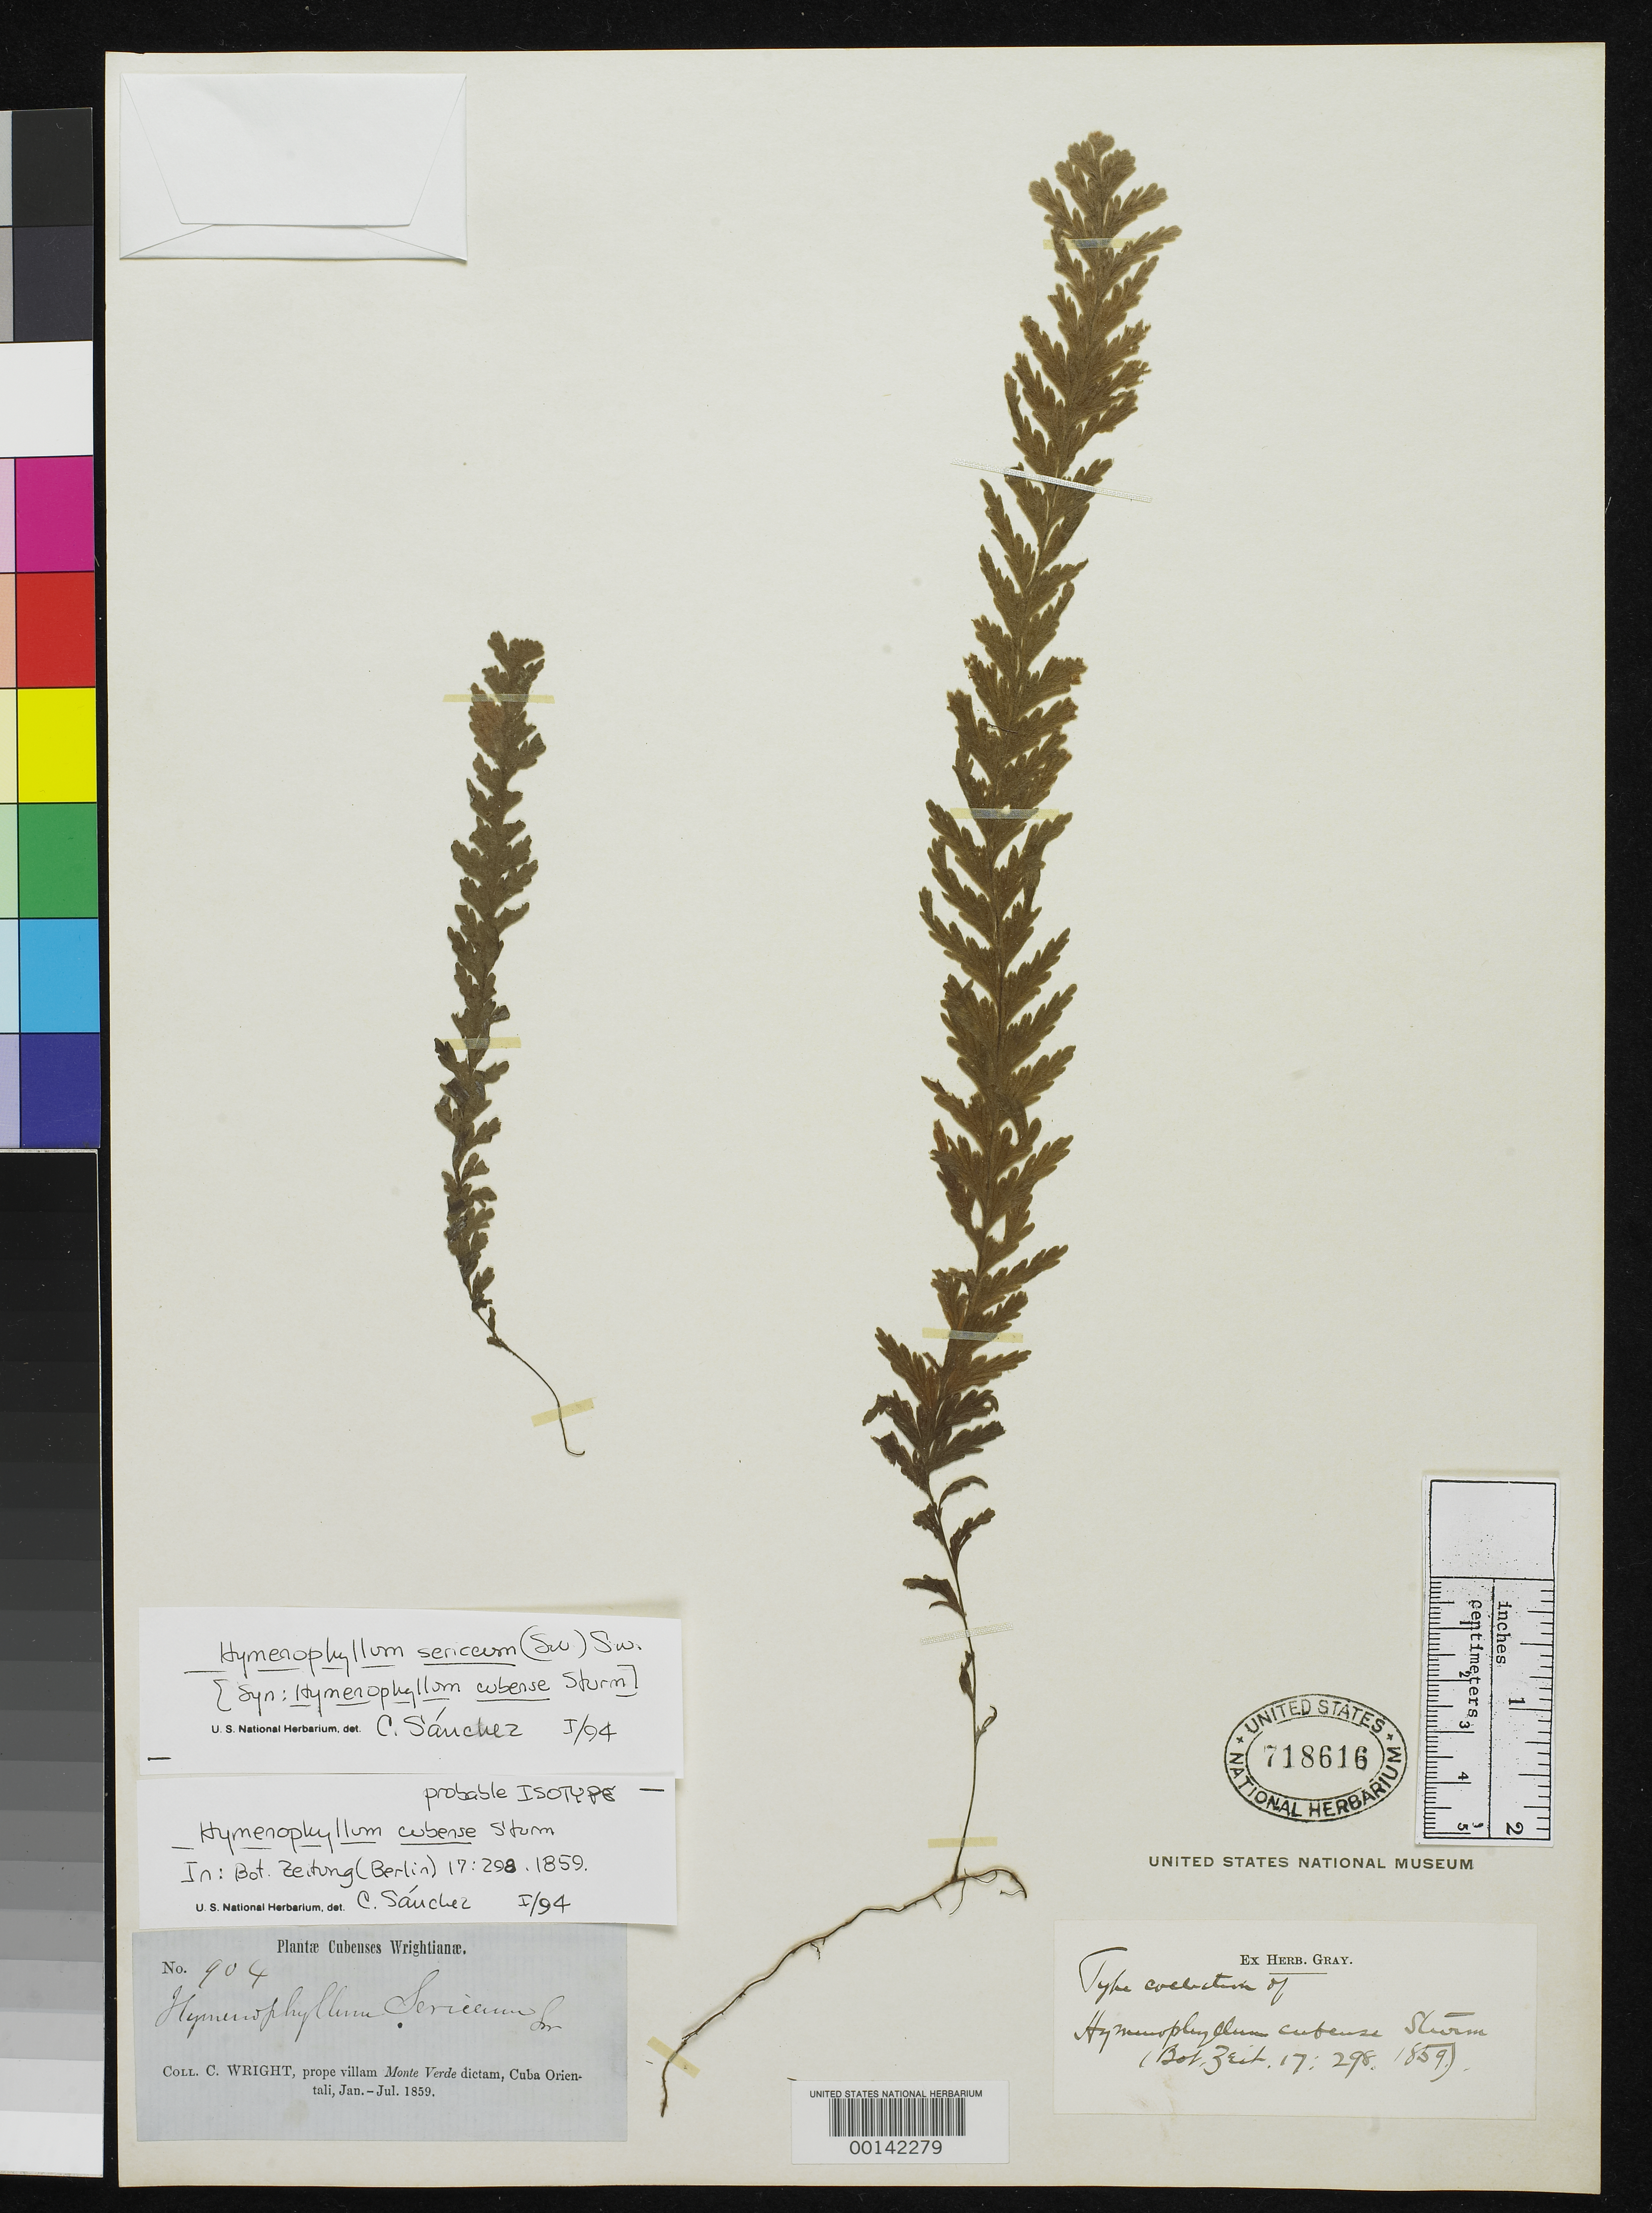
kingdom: Plantae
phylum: Tracheophyta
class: Polypodiopsida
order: Hymenophyllales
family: Hymenophyllaceae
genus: Hymenophyllum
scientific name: Hymenophyllum cubense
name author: J.W. Sturm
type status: Type Collection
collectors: C. Wright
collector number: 904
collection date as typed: Jan 1859 to -- Jul 1859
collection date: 1859-01/1859-07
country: Cuba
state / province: Oriente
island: Greater Antilles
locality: Prope villam Monte Verde dictam [Said to be near village of Monte Verde].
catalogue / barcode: US 718616